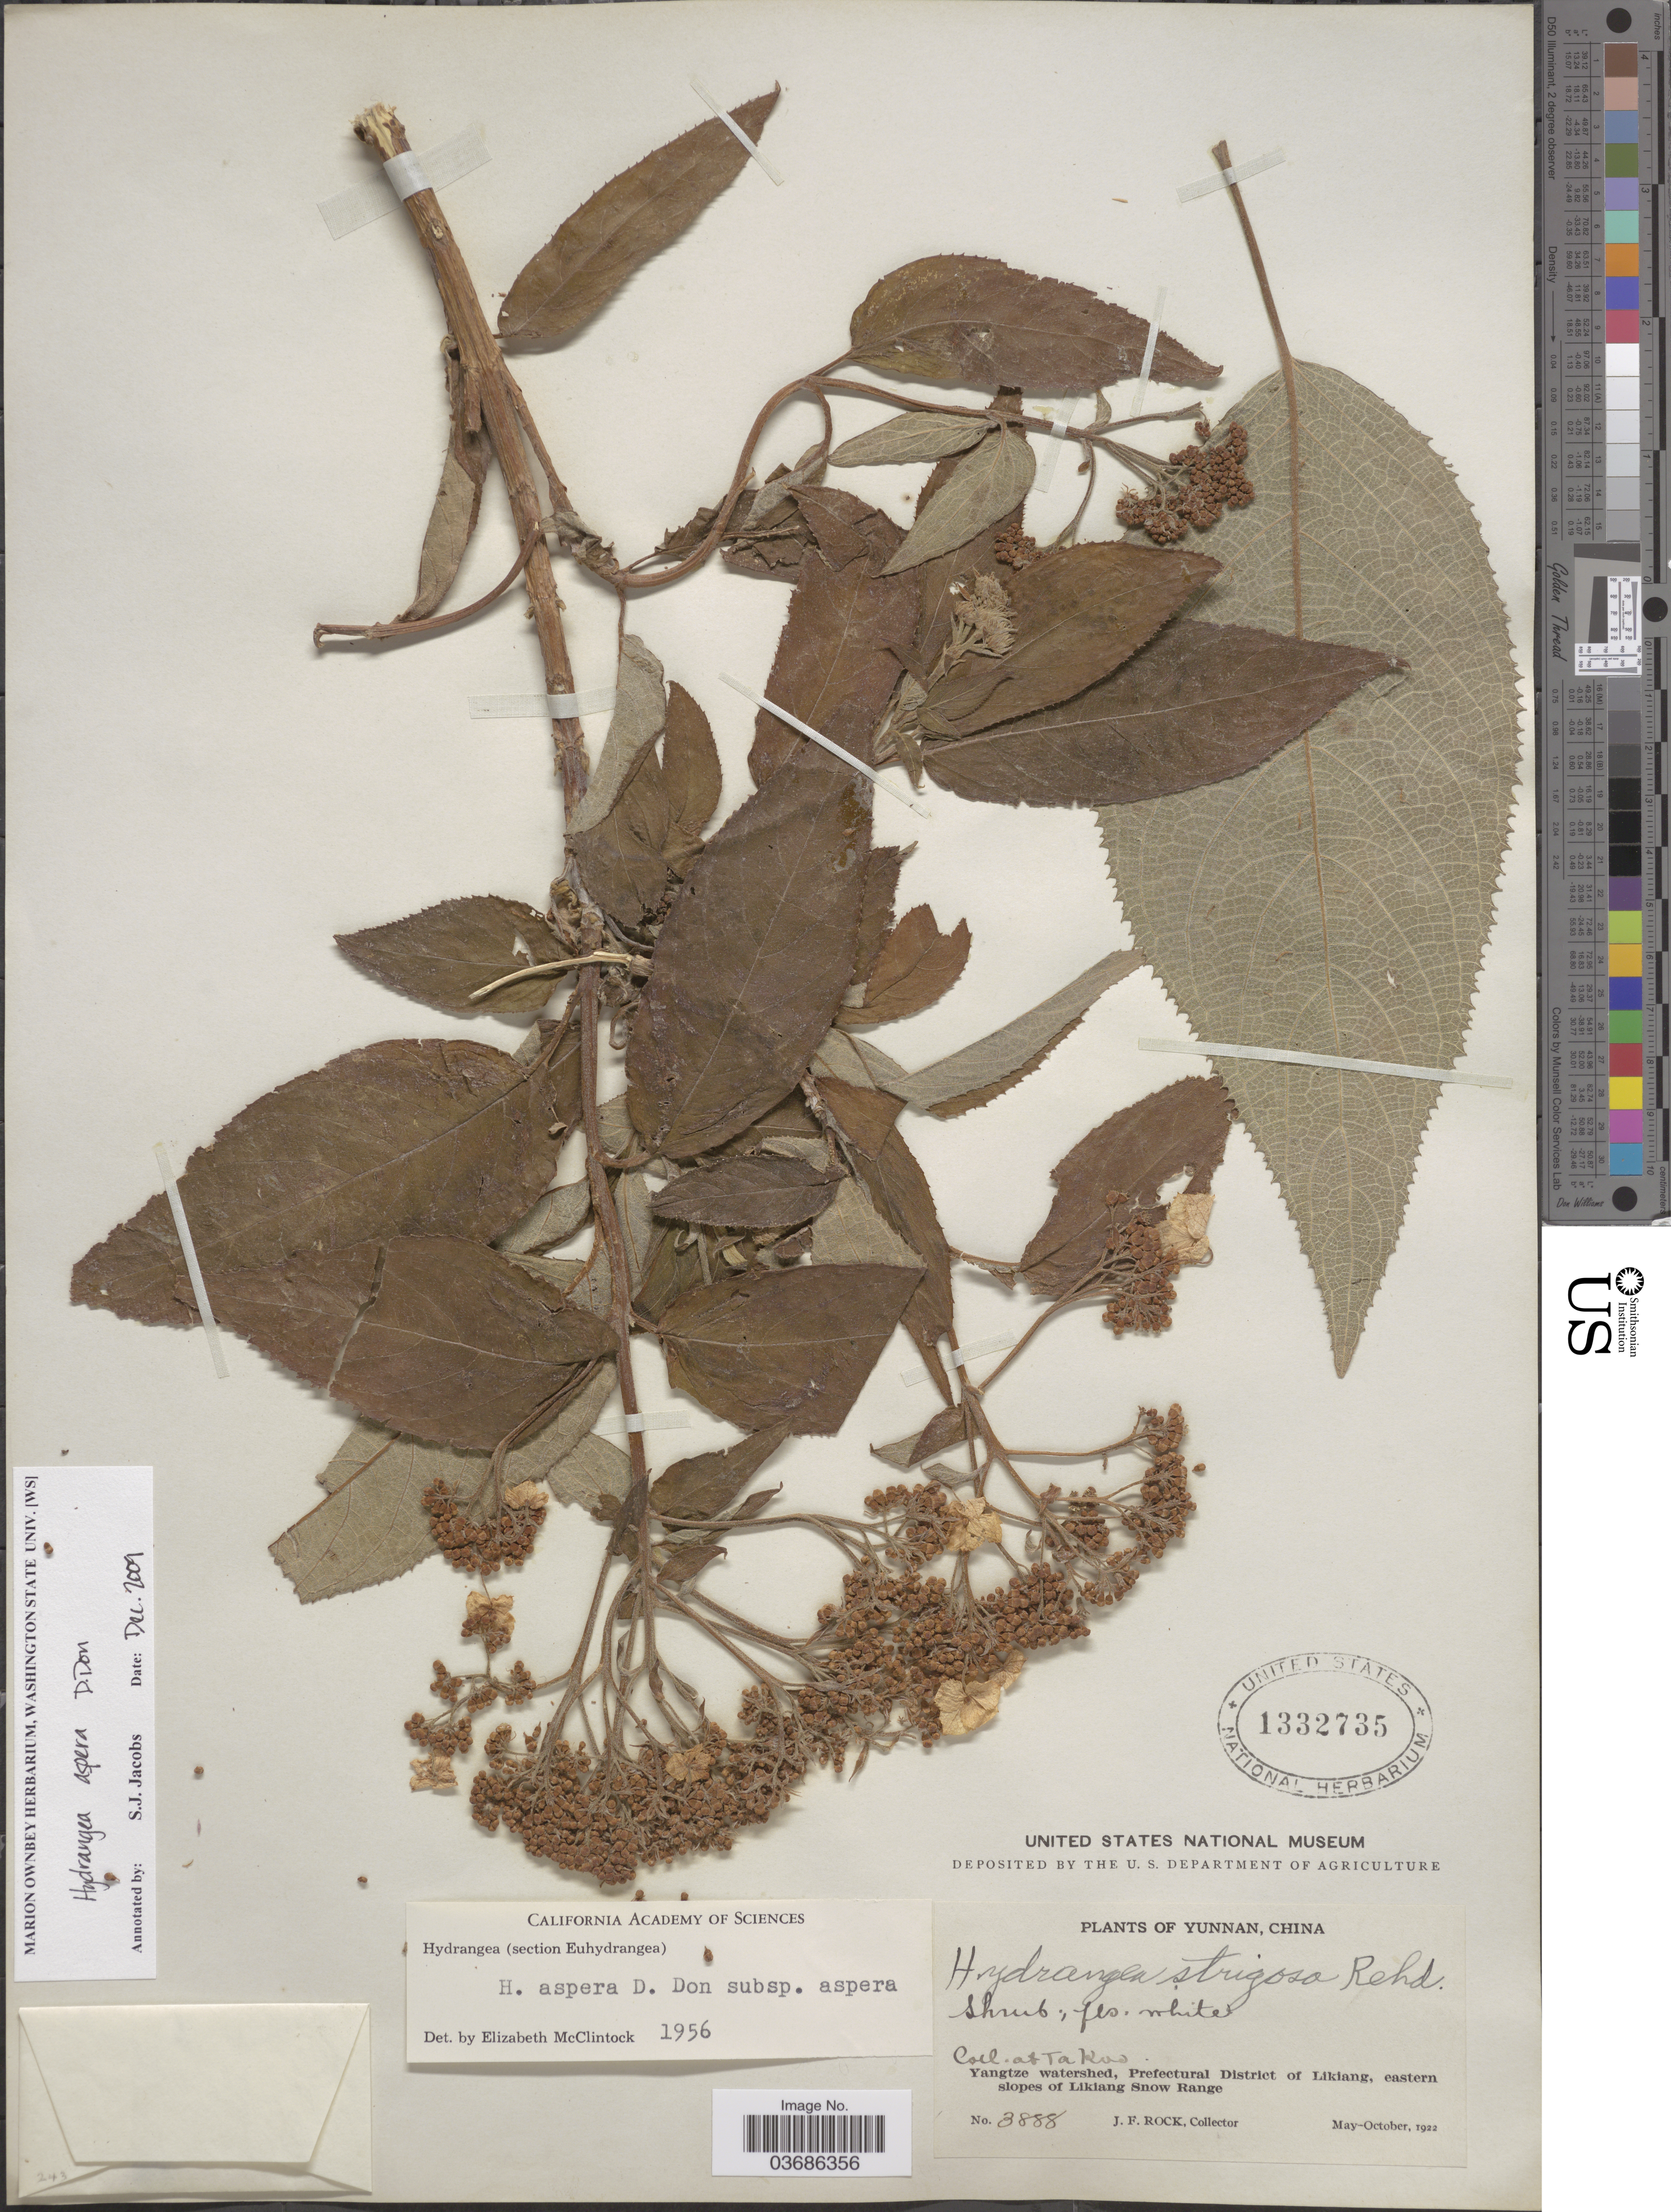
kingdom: Plantae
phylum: Tracheophyta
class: Magnoliopsida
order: Cornales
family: Hydrangeaceae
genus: Hydrangea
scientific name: Hydrangea aspera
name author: Buch.-Ham. ex D. Don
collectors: J. Rock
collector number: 3888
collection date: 1922-05/1922-10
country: China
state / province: Yunnan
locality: At Ta Kao. Yangtze watershed, Prefectural District of Likiang, eastern slopes of Likian Snow Range.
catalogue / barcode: US 1332735